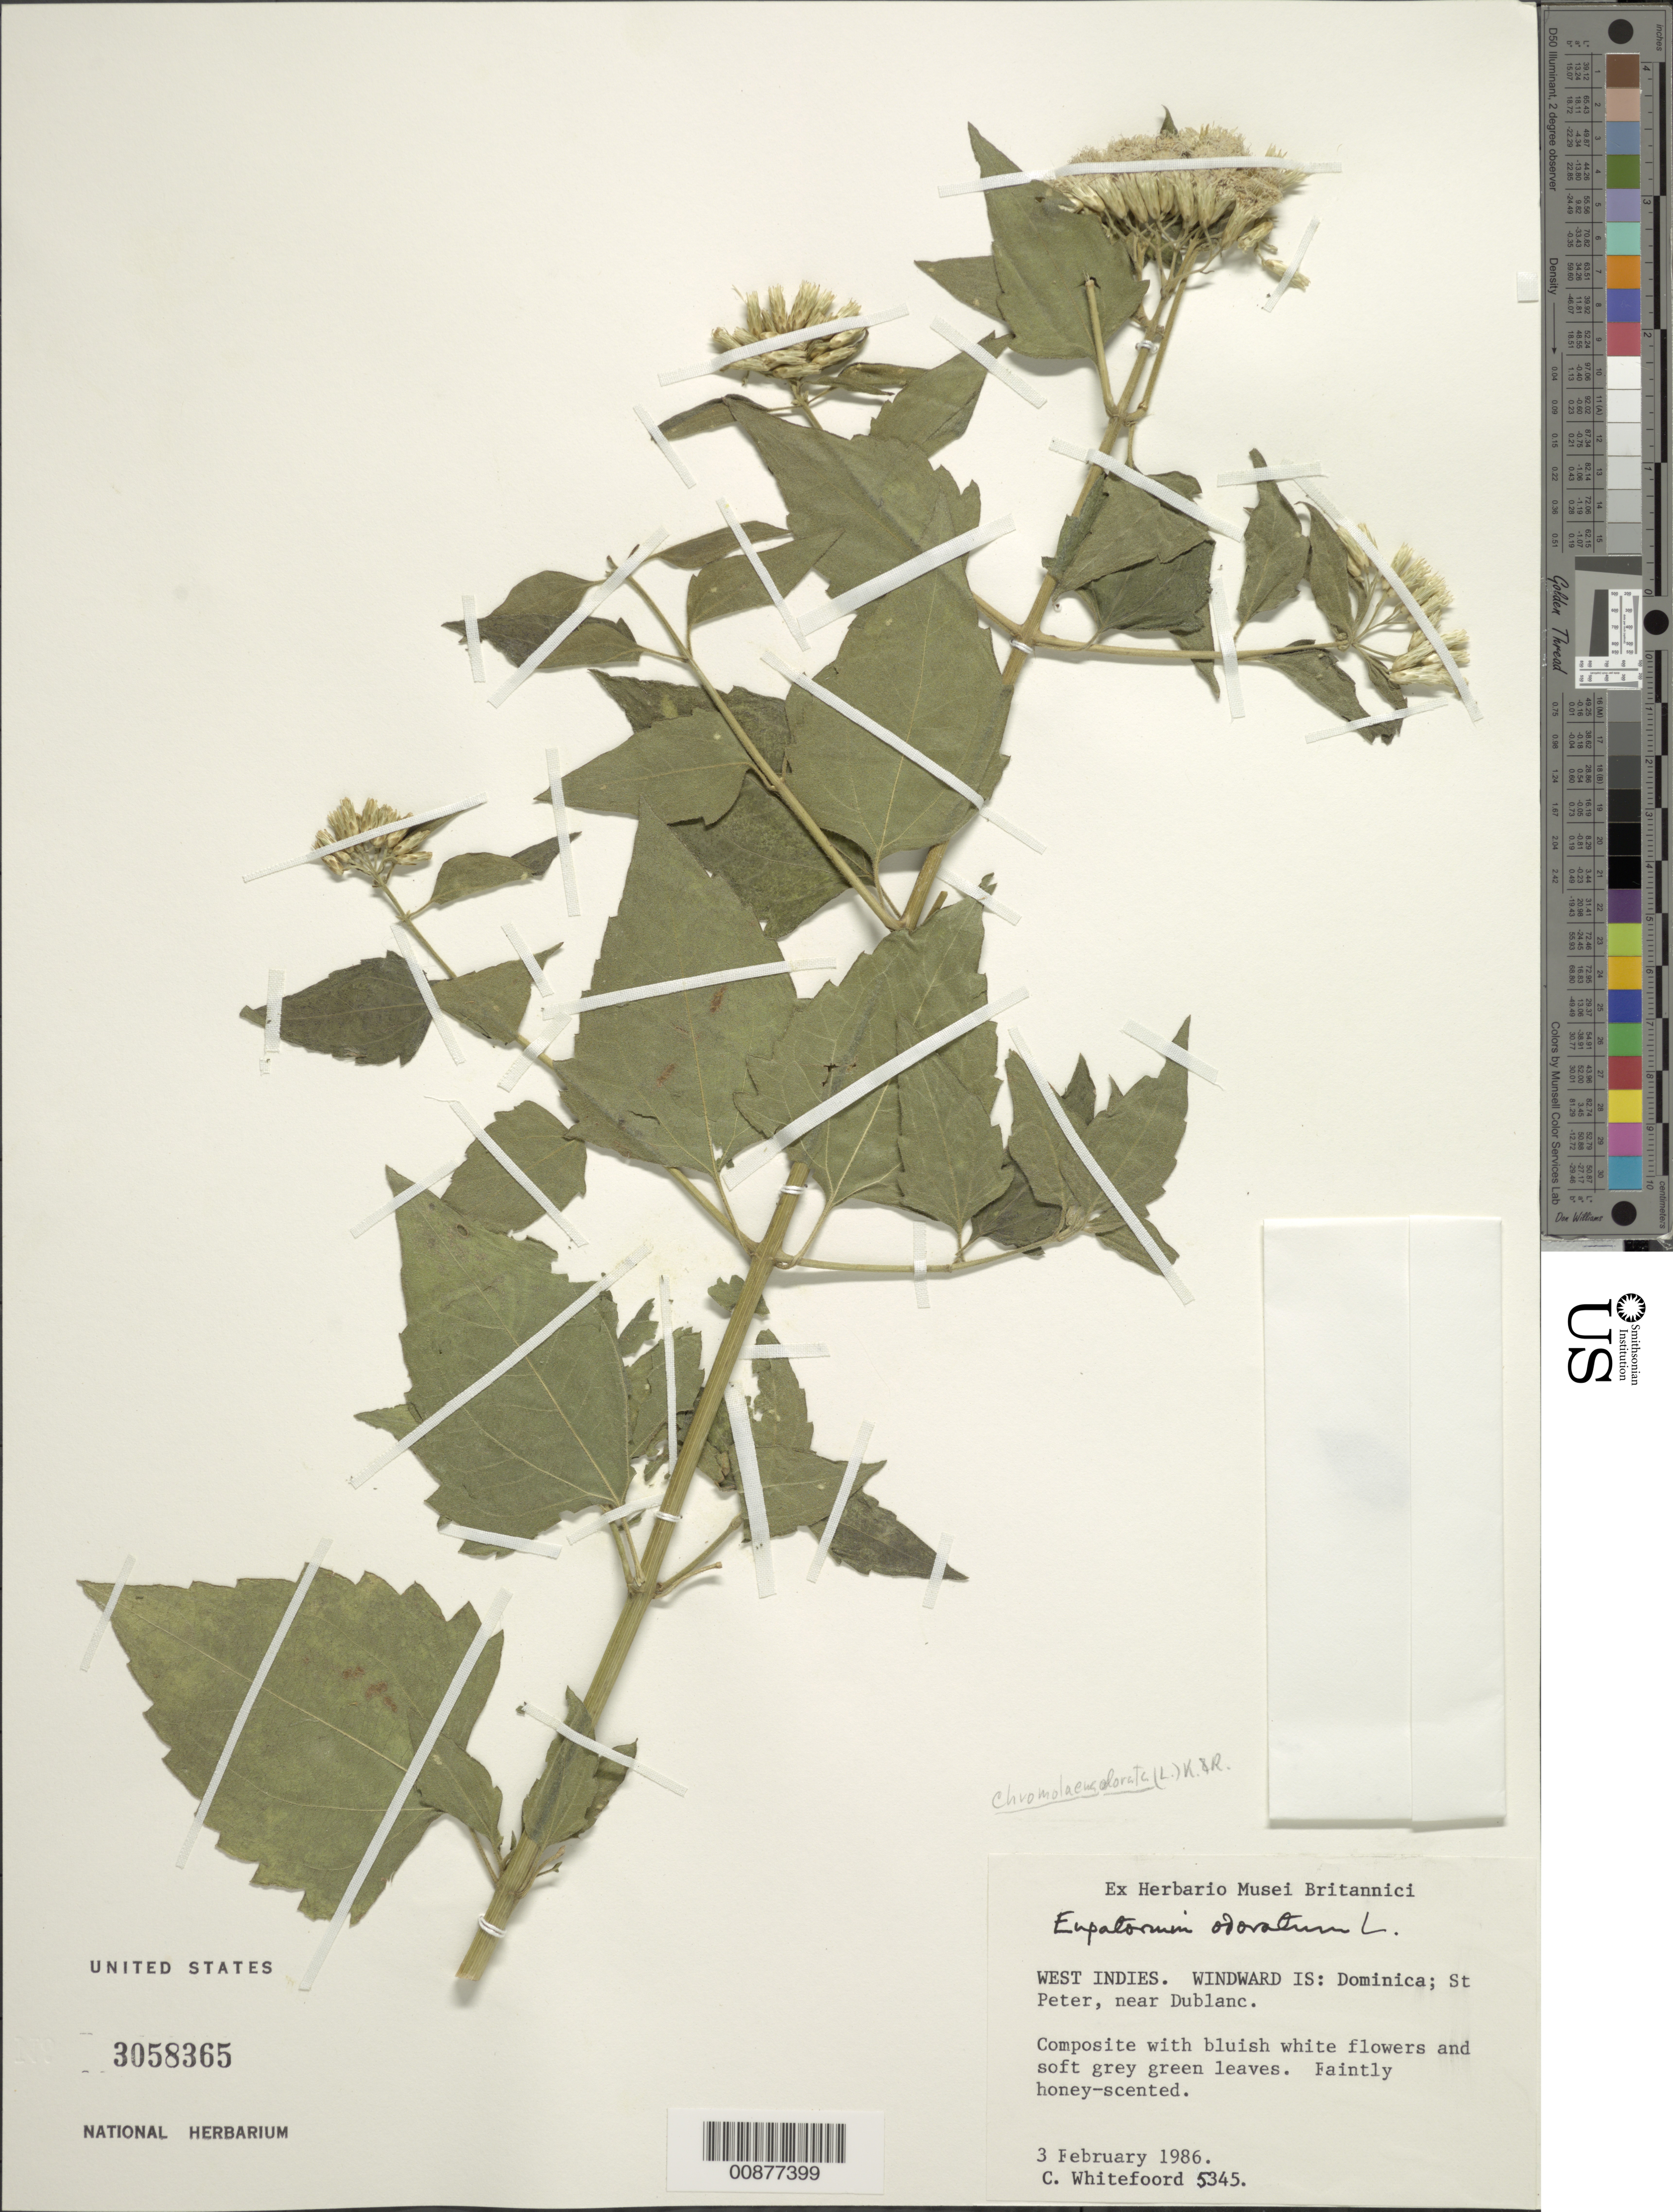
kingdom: Plantae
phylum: Tracheophyta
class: Magnoliopsida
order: Asterales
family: Asteraceae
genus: Chromolaena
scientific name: Chromolaena odorata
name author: (L.) R.M. King & H. Rob.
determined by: Nicolson, Dan H.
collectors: C. Whitefoord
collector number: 5345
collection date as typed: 03 Feb 1986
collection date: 1986-02-03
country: Dominica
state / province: St. Peter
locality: Near Dublanc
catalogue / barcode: US 3058365